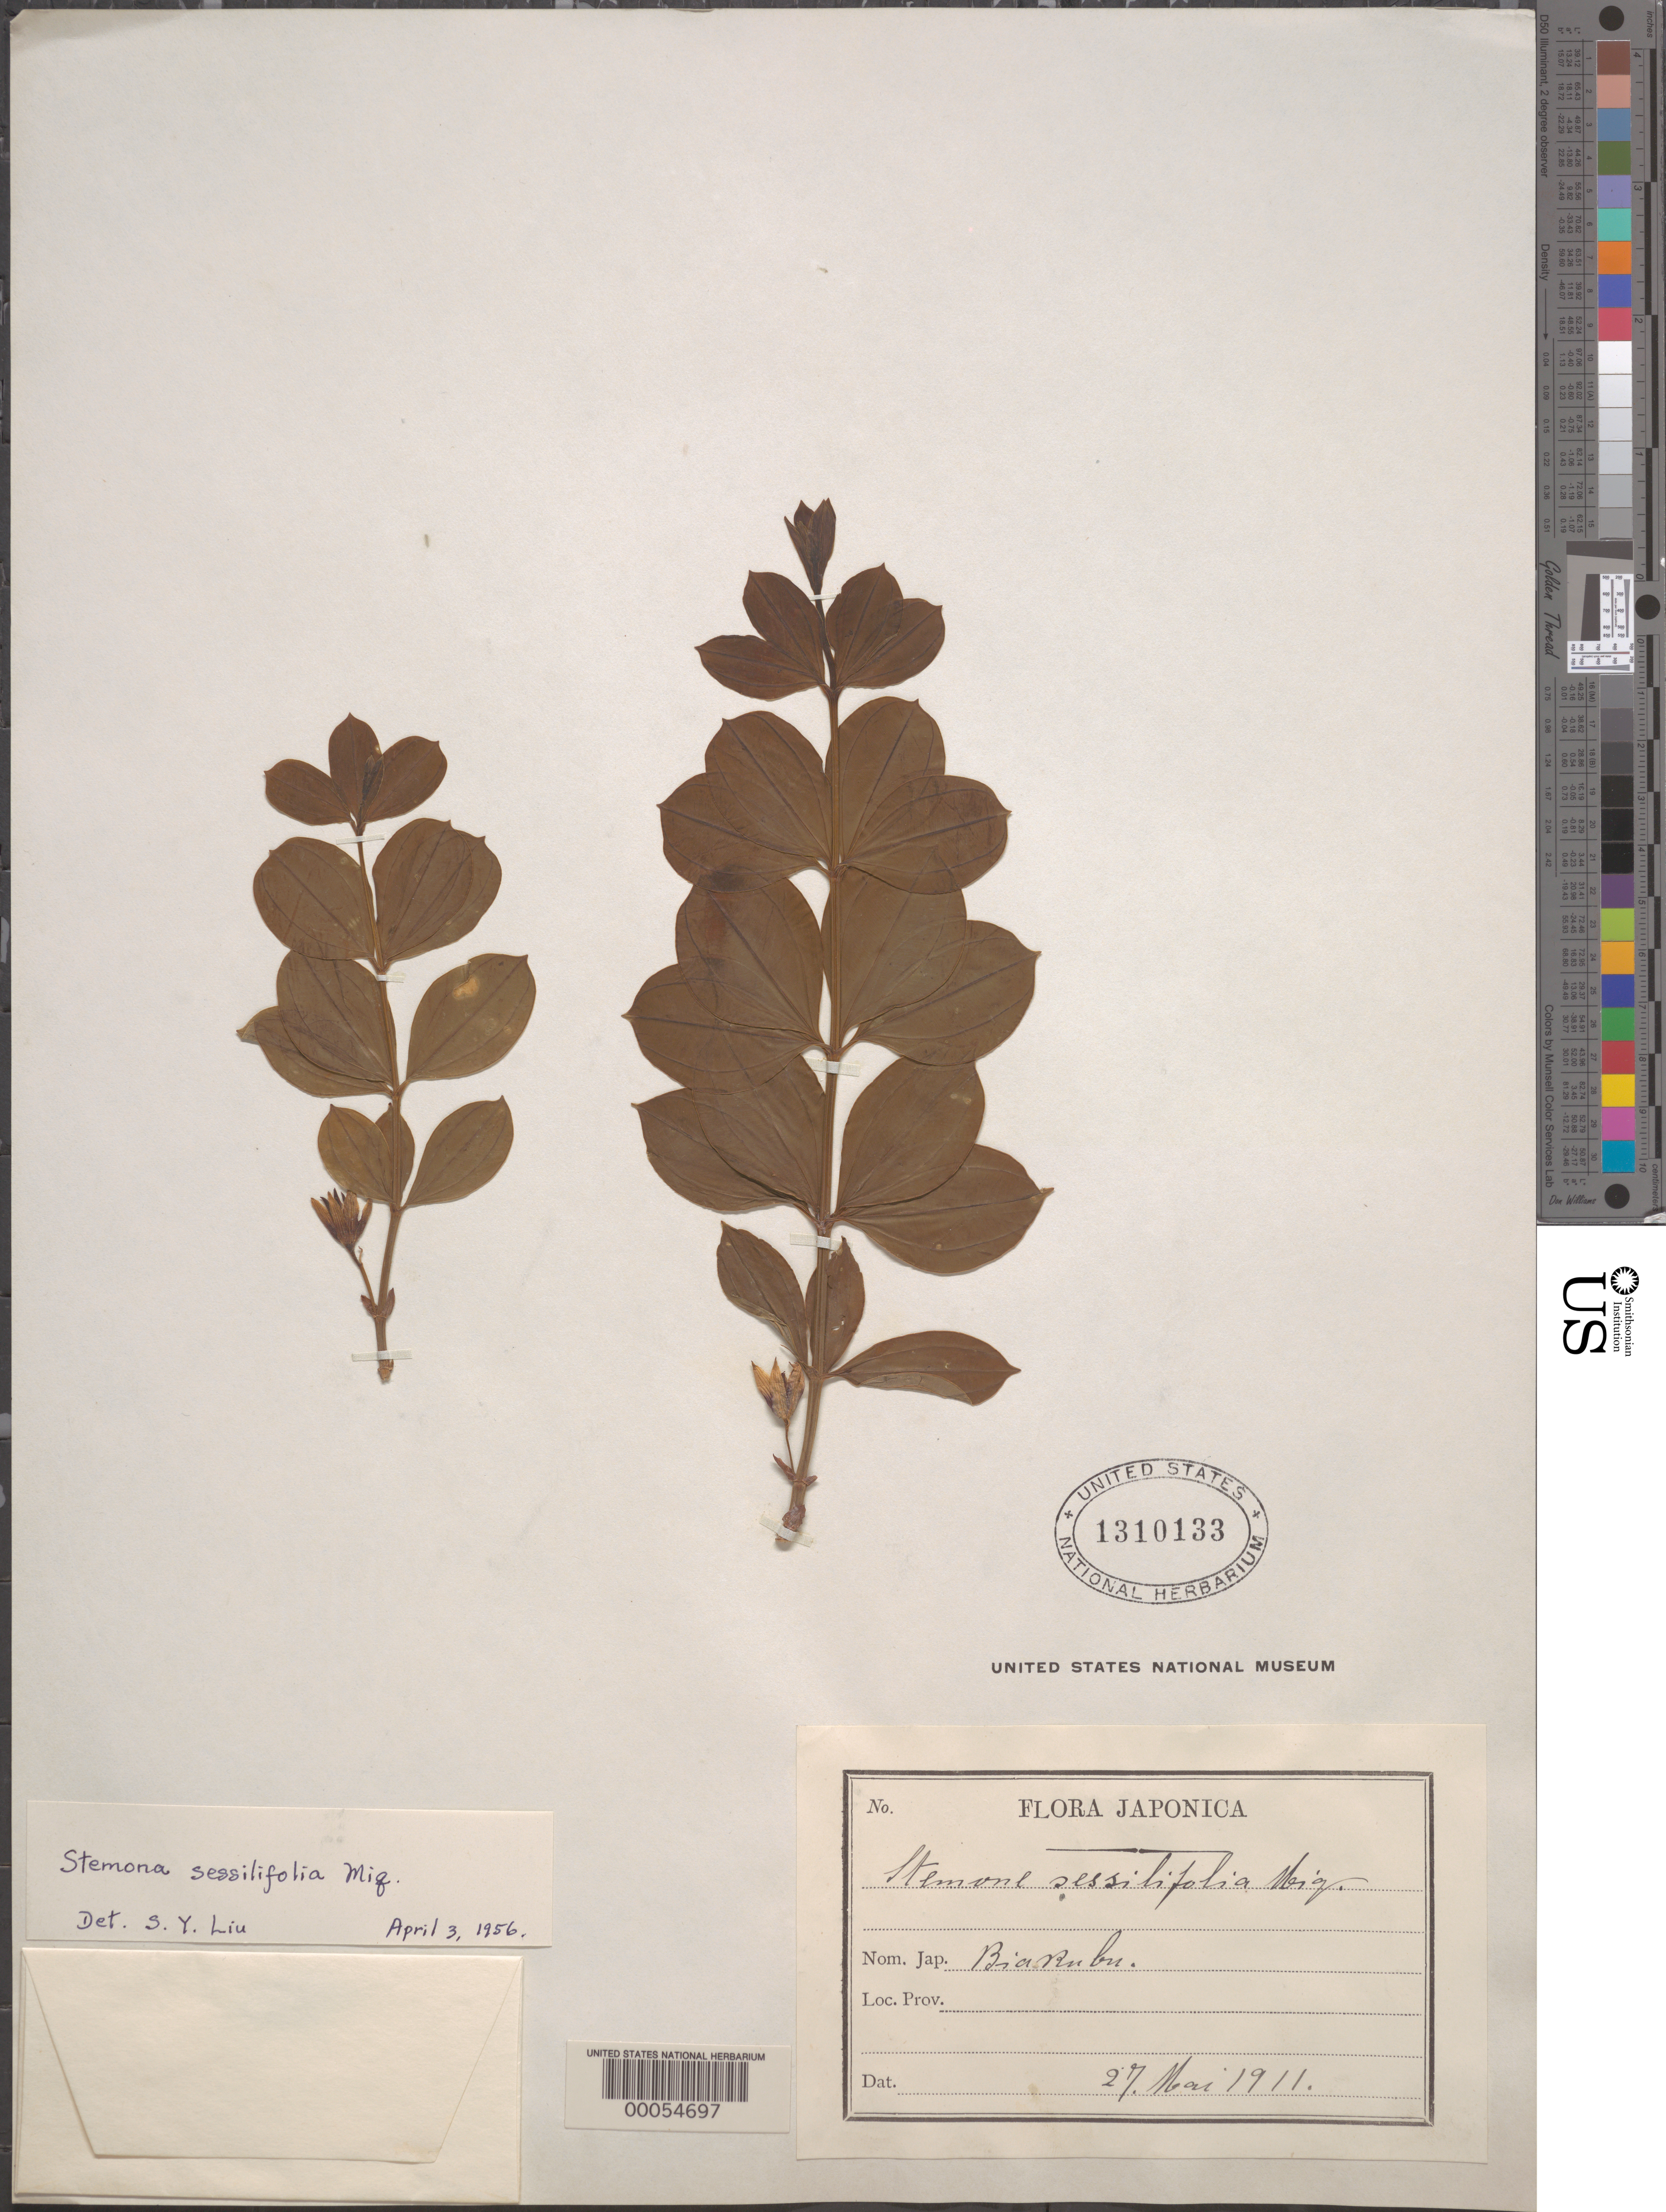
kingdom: Plantae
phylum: Tracheophyta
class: Liliopsida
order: Pandanales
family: Stemonaceae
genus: Stemona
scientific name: Stemona sessilifolia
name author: (Miq.) Miq.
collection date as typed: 27 Mar 1911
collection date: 1911-03-27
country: Japan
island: Honshu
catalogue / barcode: US 1310133